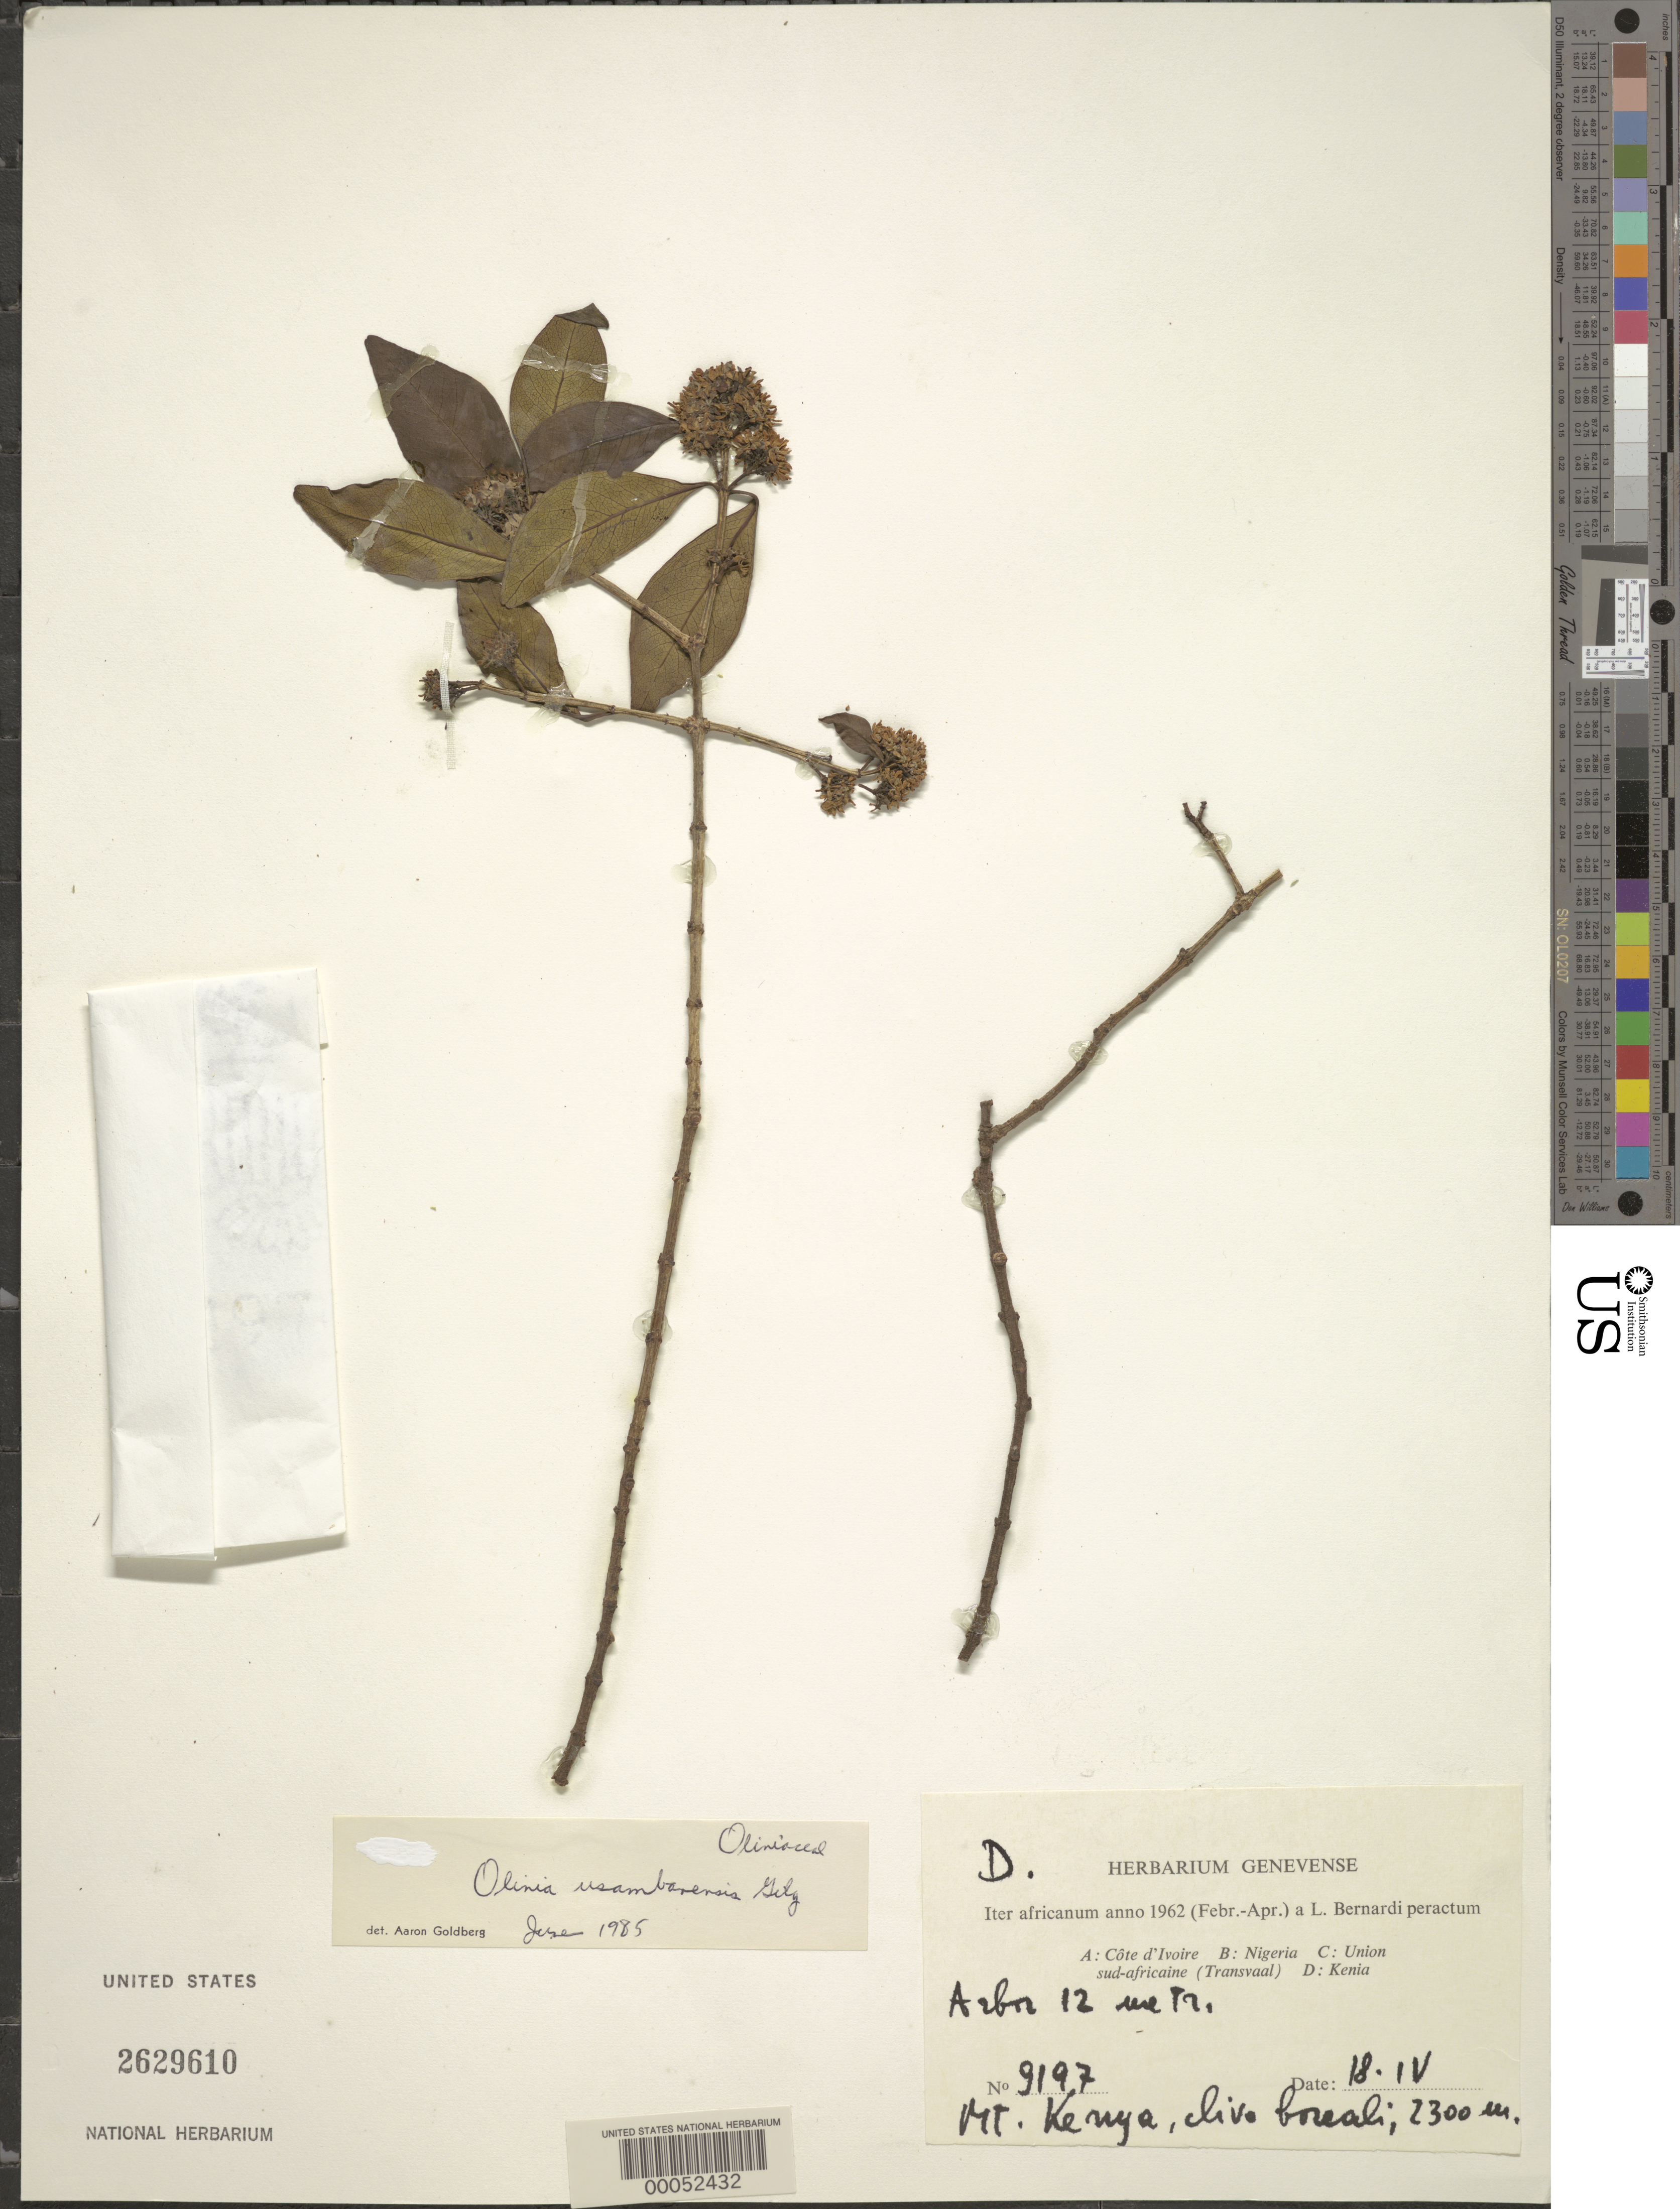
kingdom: Plantae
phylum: Tracheophyta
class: Magnoliopsida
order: Myrtales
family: Penaeaceae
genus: Olinia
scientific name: Olinia usambarensis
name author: Gilg ex Engl.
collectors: L. Bernardi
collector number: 9197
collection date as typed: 18 Apr 1962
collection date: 1962-04-18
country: Kenya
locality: Mount kenya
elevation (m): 2300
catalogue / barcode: US 2629610